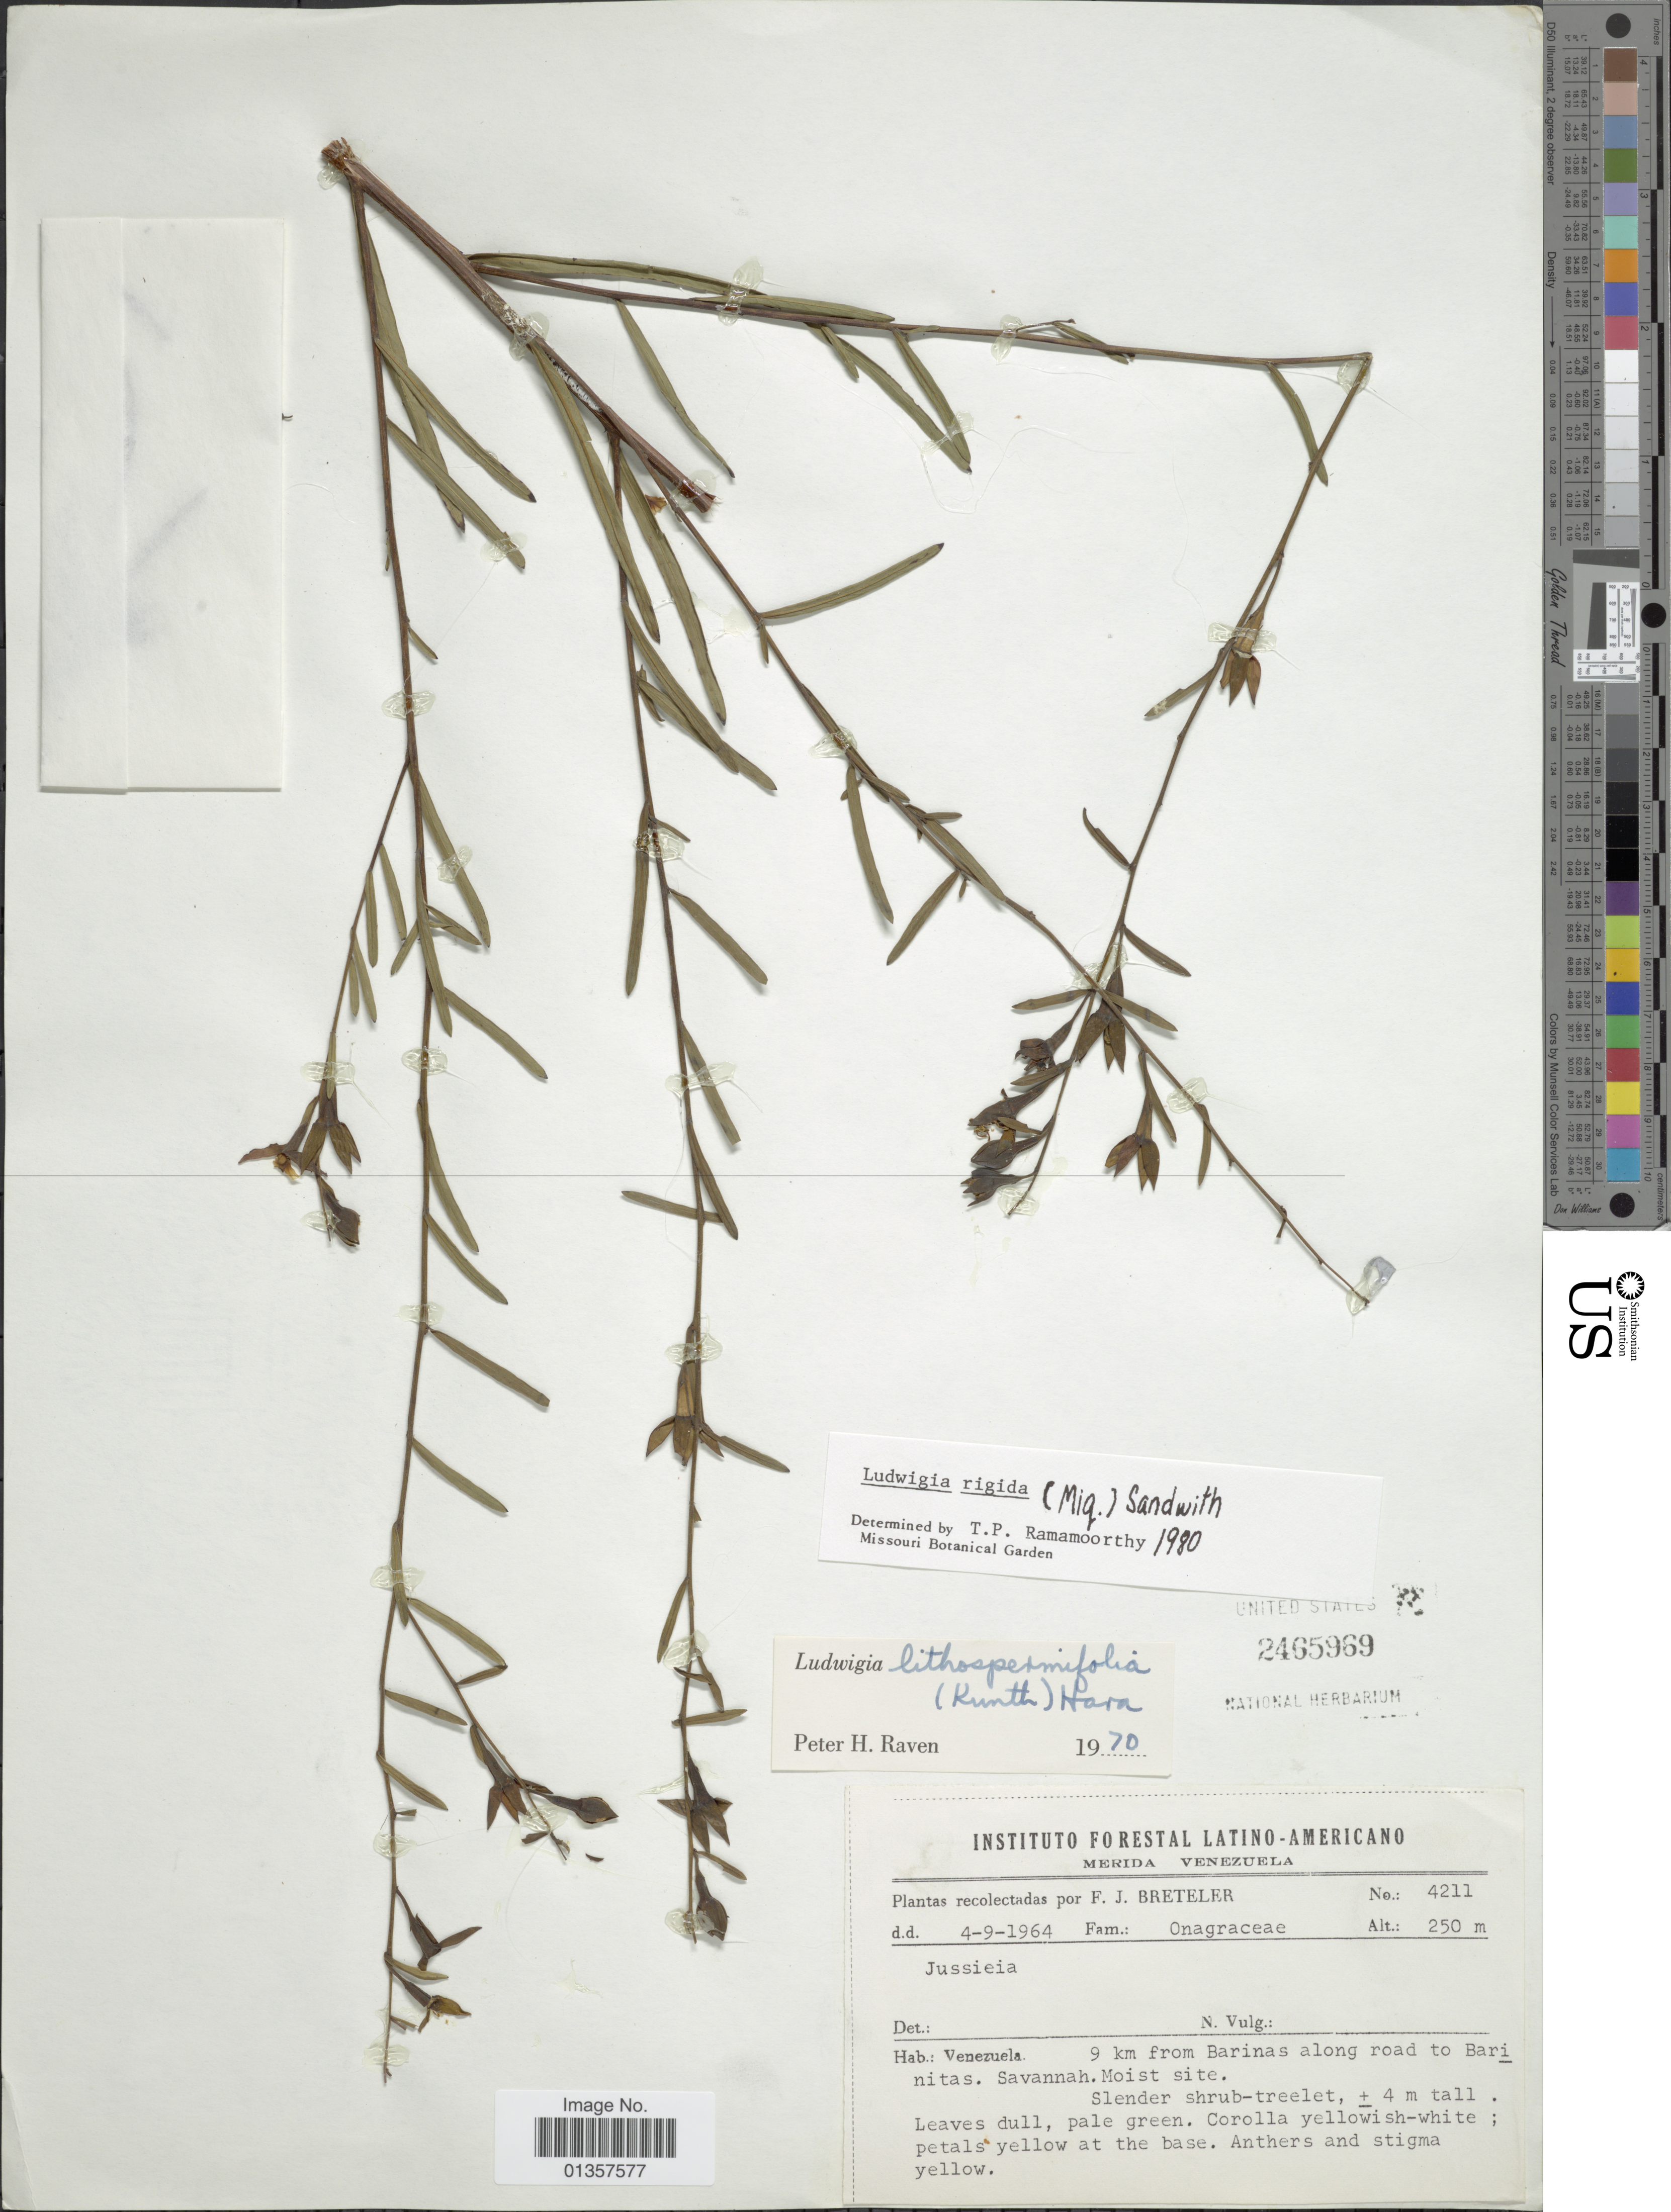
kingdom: Plantae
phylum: Tracheophyta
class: Magnoliopsida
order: Myrtales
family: Onagraceae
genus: Ludwigia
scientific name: Ludwigia rigida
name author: (Miq.) Sandwith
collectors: F. J. Breteler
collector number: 4211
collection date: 1964-09-04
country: Venezuela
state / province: Barinas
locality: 9 km from Barinas along road to Barinitas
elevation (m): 250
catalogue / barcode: US 2465969